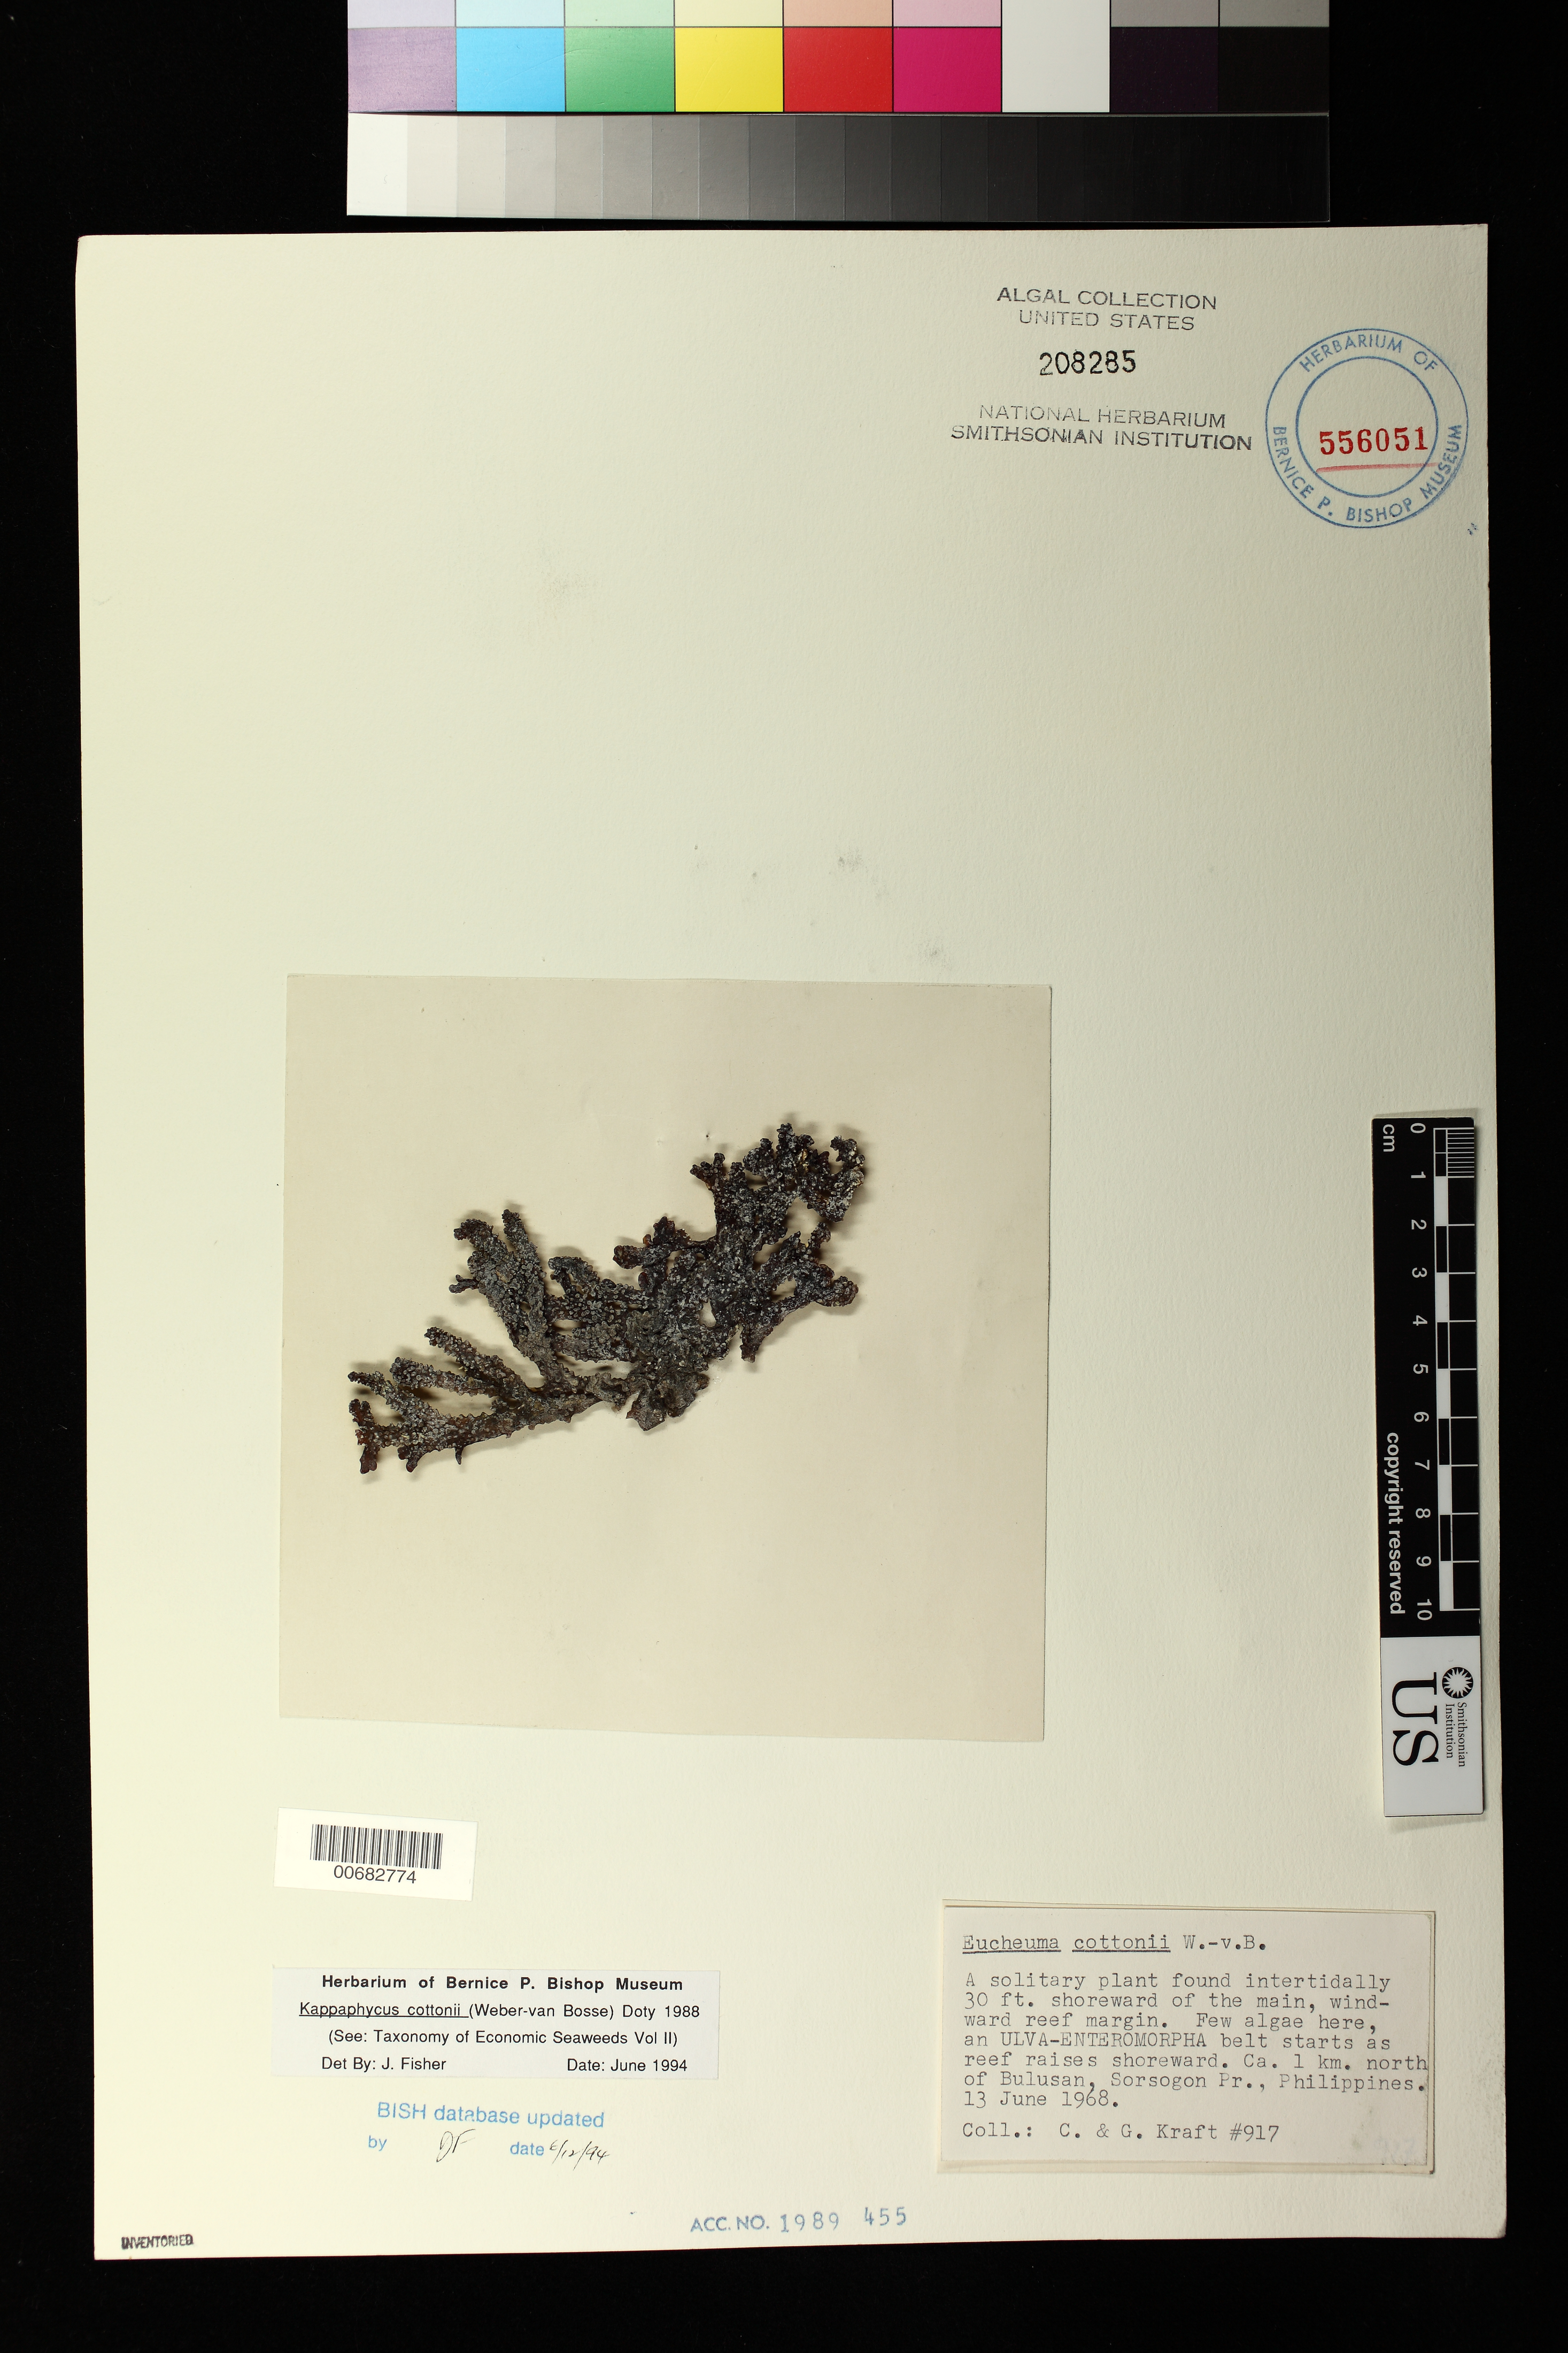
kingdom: Plantae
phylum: Rhodophyta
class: Florideophyceae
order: Gigartinales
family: Solieriaceae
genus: Kappaphycus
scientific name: Kappaphycus cottonii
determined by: Fisher, Jack R.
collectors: C. Kraft & G. T. Kraft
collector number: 917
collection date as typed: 13 Jun 1968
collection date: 1968-06-13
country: Philippines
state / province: Bicol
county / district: Sorsogon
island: Luzon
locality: Ca. 1 km north of Bulusan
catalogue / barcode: US 208285